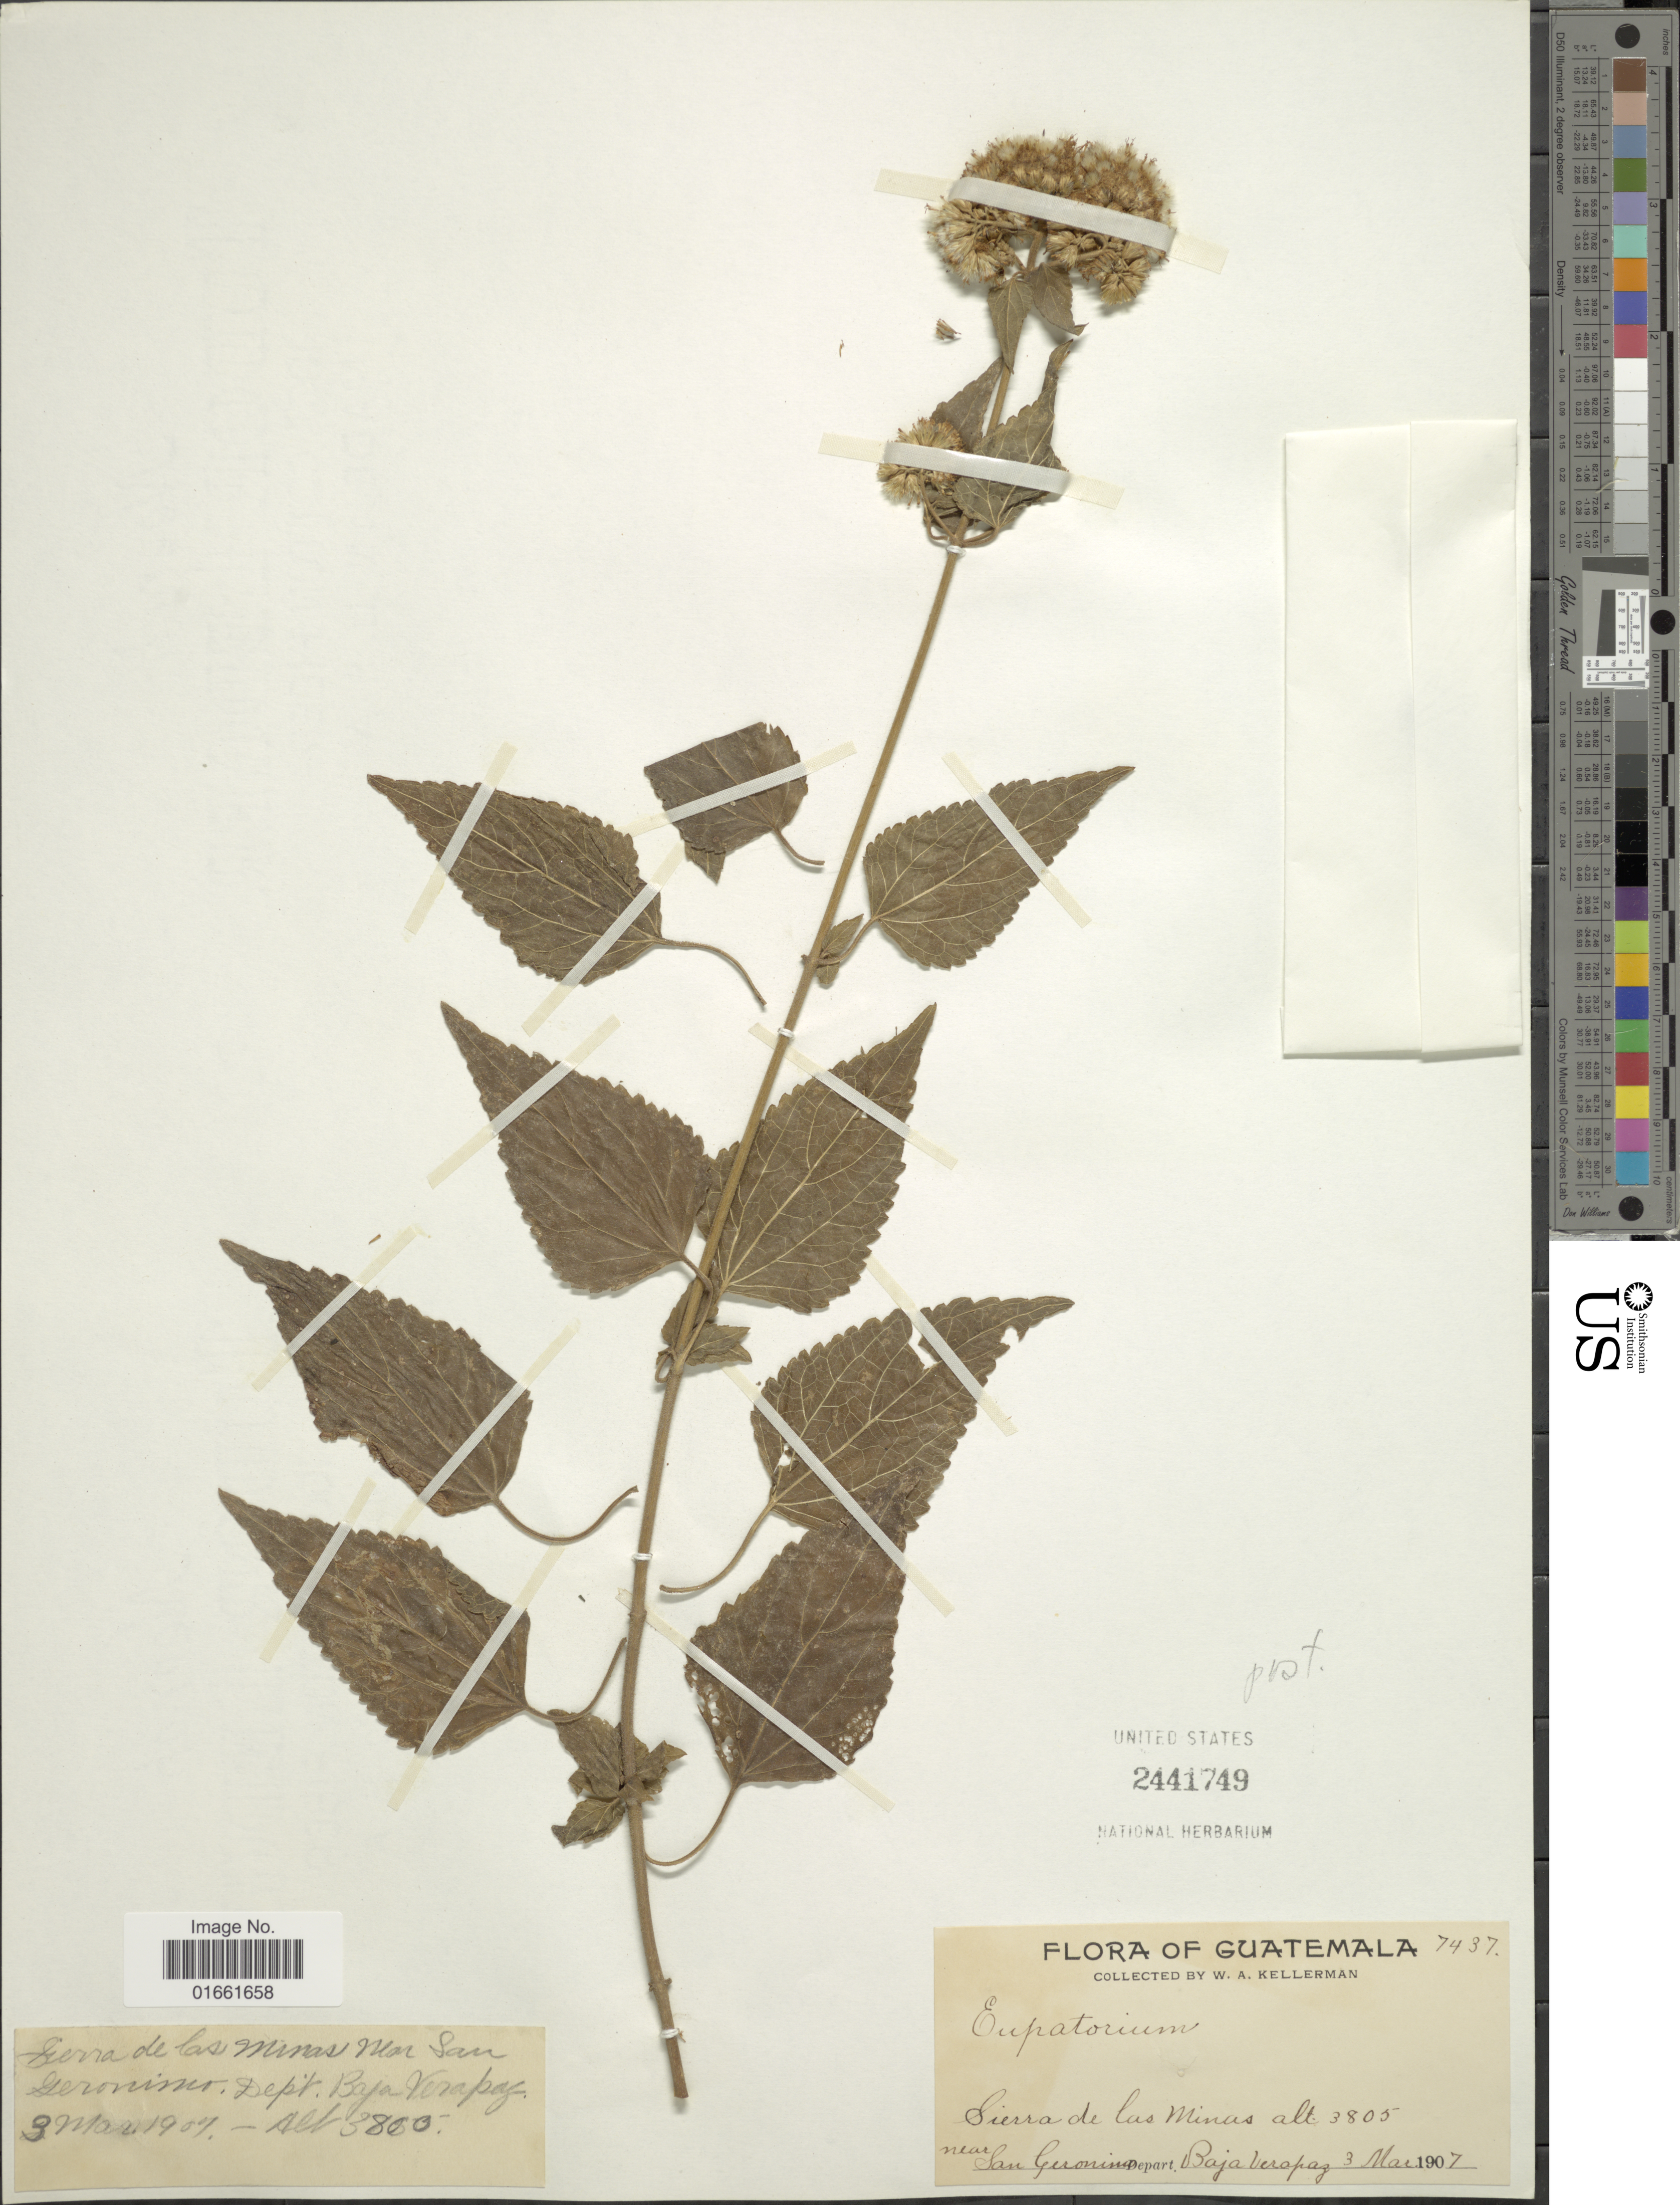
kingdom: Plantae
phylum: Tracheophyta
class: Magnoliopsida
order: Asterales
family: Asteraceae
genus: Fleischmannia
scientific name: Fleischmannia pratensis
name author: (Klatt) R.M. King & H. Rob.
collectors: W. Kellerman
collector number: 7437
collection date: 1907-03-03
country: Guatemala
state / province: Baja Verapaz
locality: Sierra de las Minas, near San Geronimo.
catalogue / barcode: US 2441749